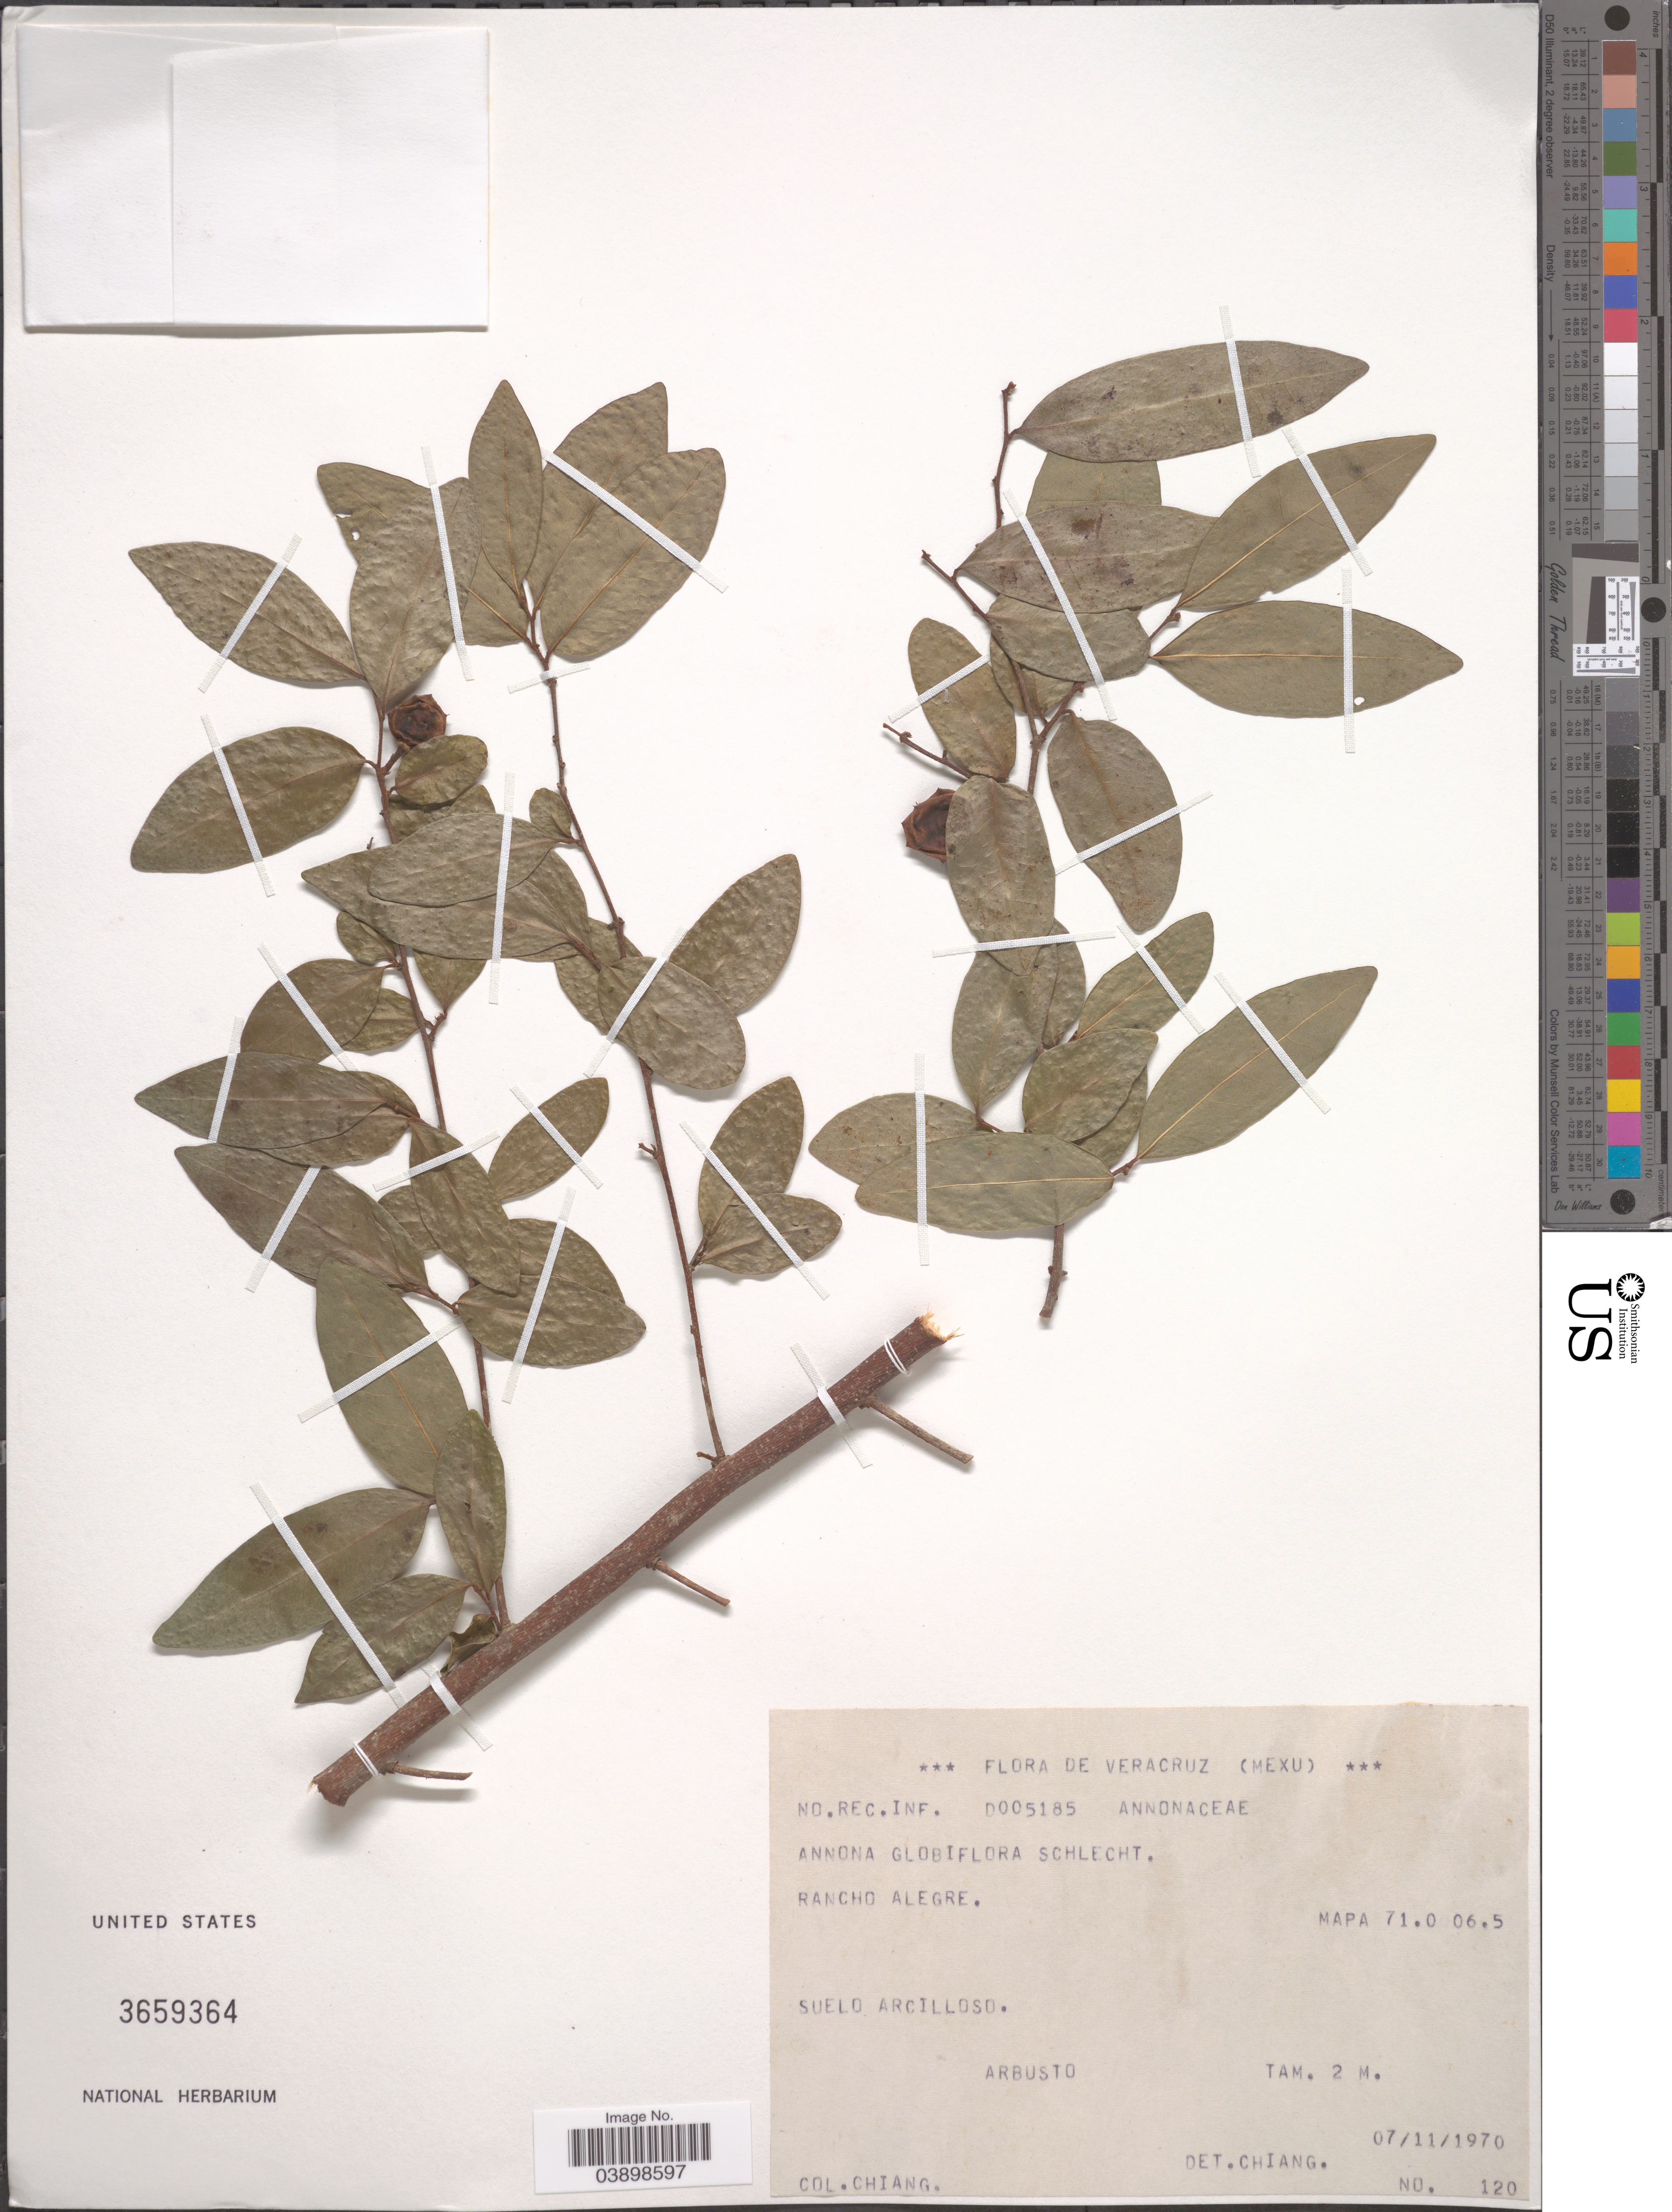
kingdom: Plantae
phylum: Tracheophyta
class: Magnoliopsida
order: Magnoliales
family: Annonaceae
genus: Annona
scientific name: Annona globiflora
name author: Schltdl.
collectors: -. Chiang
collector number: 120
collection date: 1970-11-07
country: Mexico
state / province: Veracruz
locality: Veracruz. Rancho Alegre. Mapa 71.0 06.5.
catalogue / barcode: US 3659364